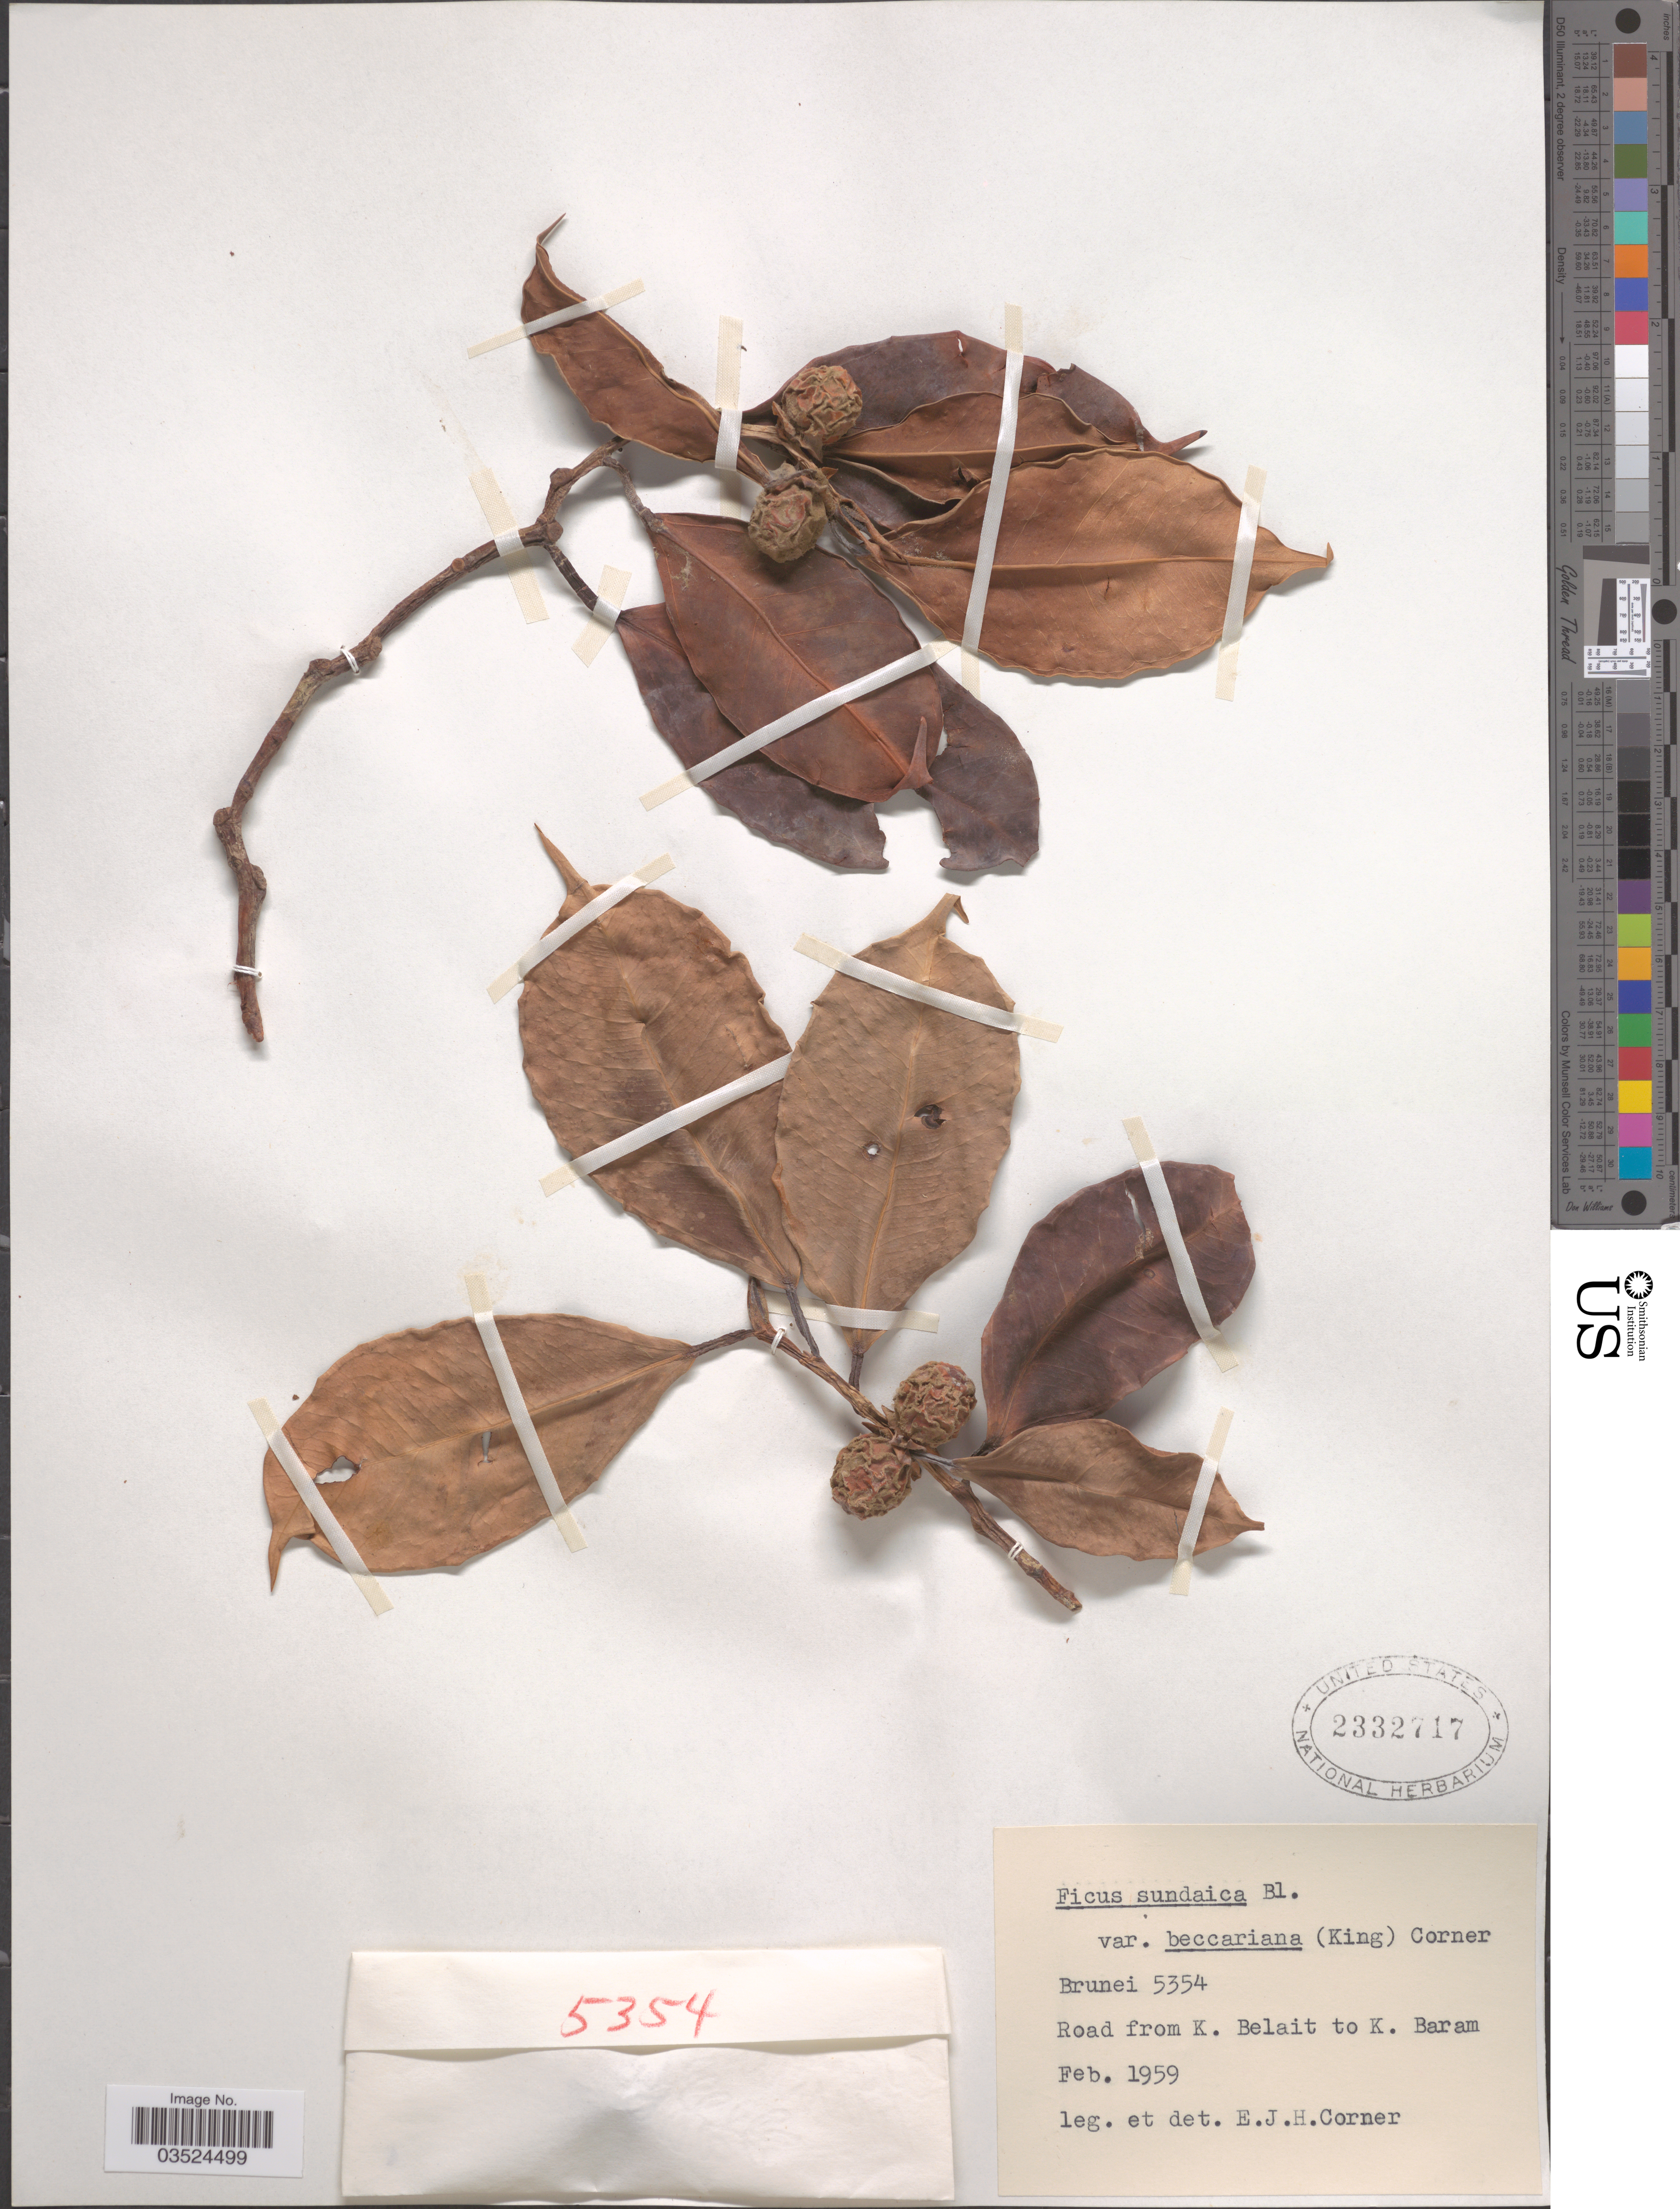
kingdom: Plantae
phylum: Tracheophyta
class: Magnoliopsida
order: Rosales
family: Moraceae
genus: Ficus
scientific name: Ficus sundaica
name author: Blume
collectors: E. Corner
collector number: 5354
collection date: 1959-02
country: Brunei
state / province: Belait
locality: Road from K. Belait to K. Baram.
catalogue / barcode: US 2332717